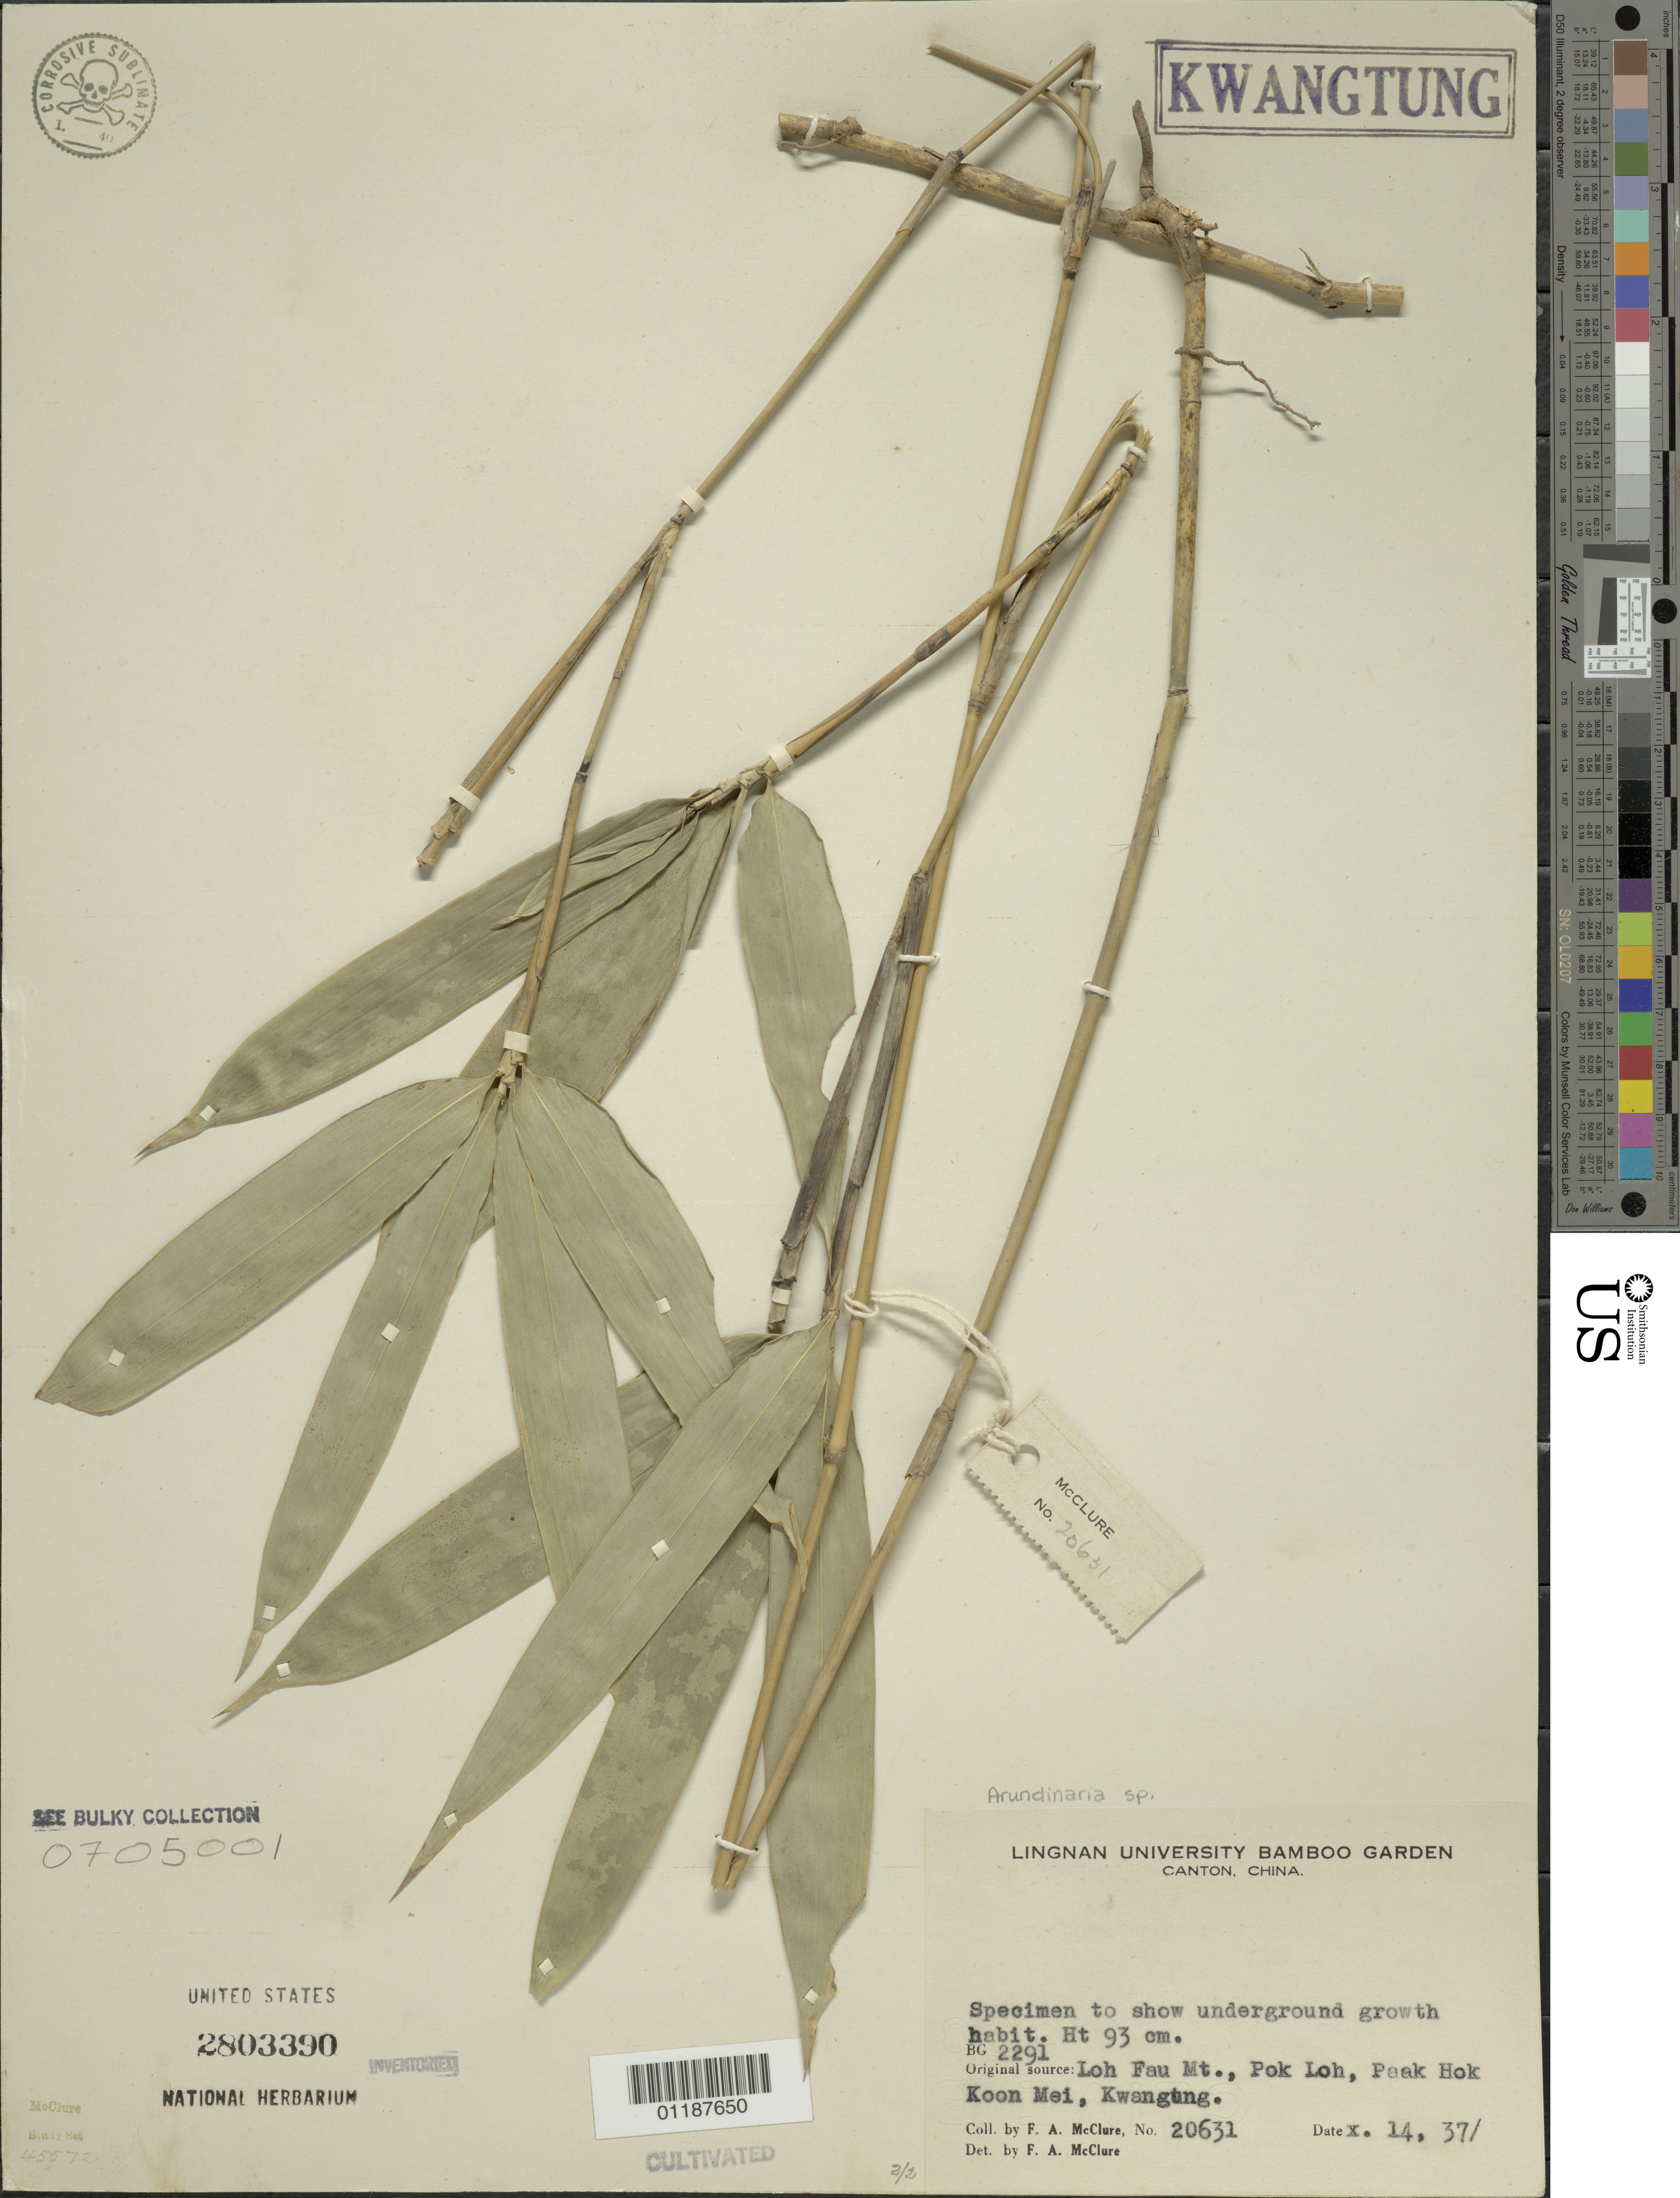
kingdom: Plantae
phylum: Tracheophyta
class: Liliopsida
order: Poales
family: Poaceae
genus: Arundinaria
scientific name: Arundinaria sp.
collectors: F. A. McClure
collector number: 20631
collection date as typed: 14 Oct 1937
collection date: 1937-10-14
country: China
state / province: Guangdong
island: Honam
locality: P'an-yu, lingnan univ. b.g.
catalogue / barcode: US 2803390